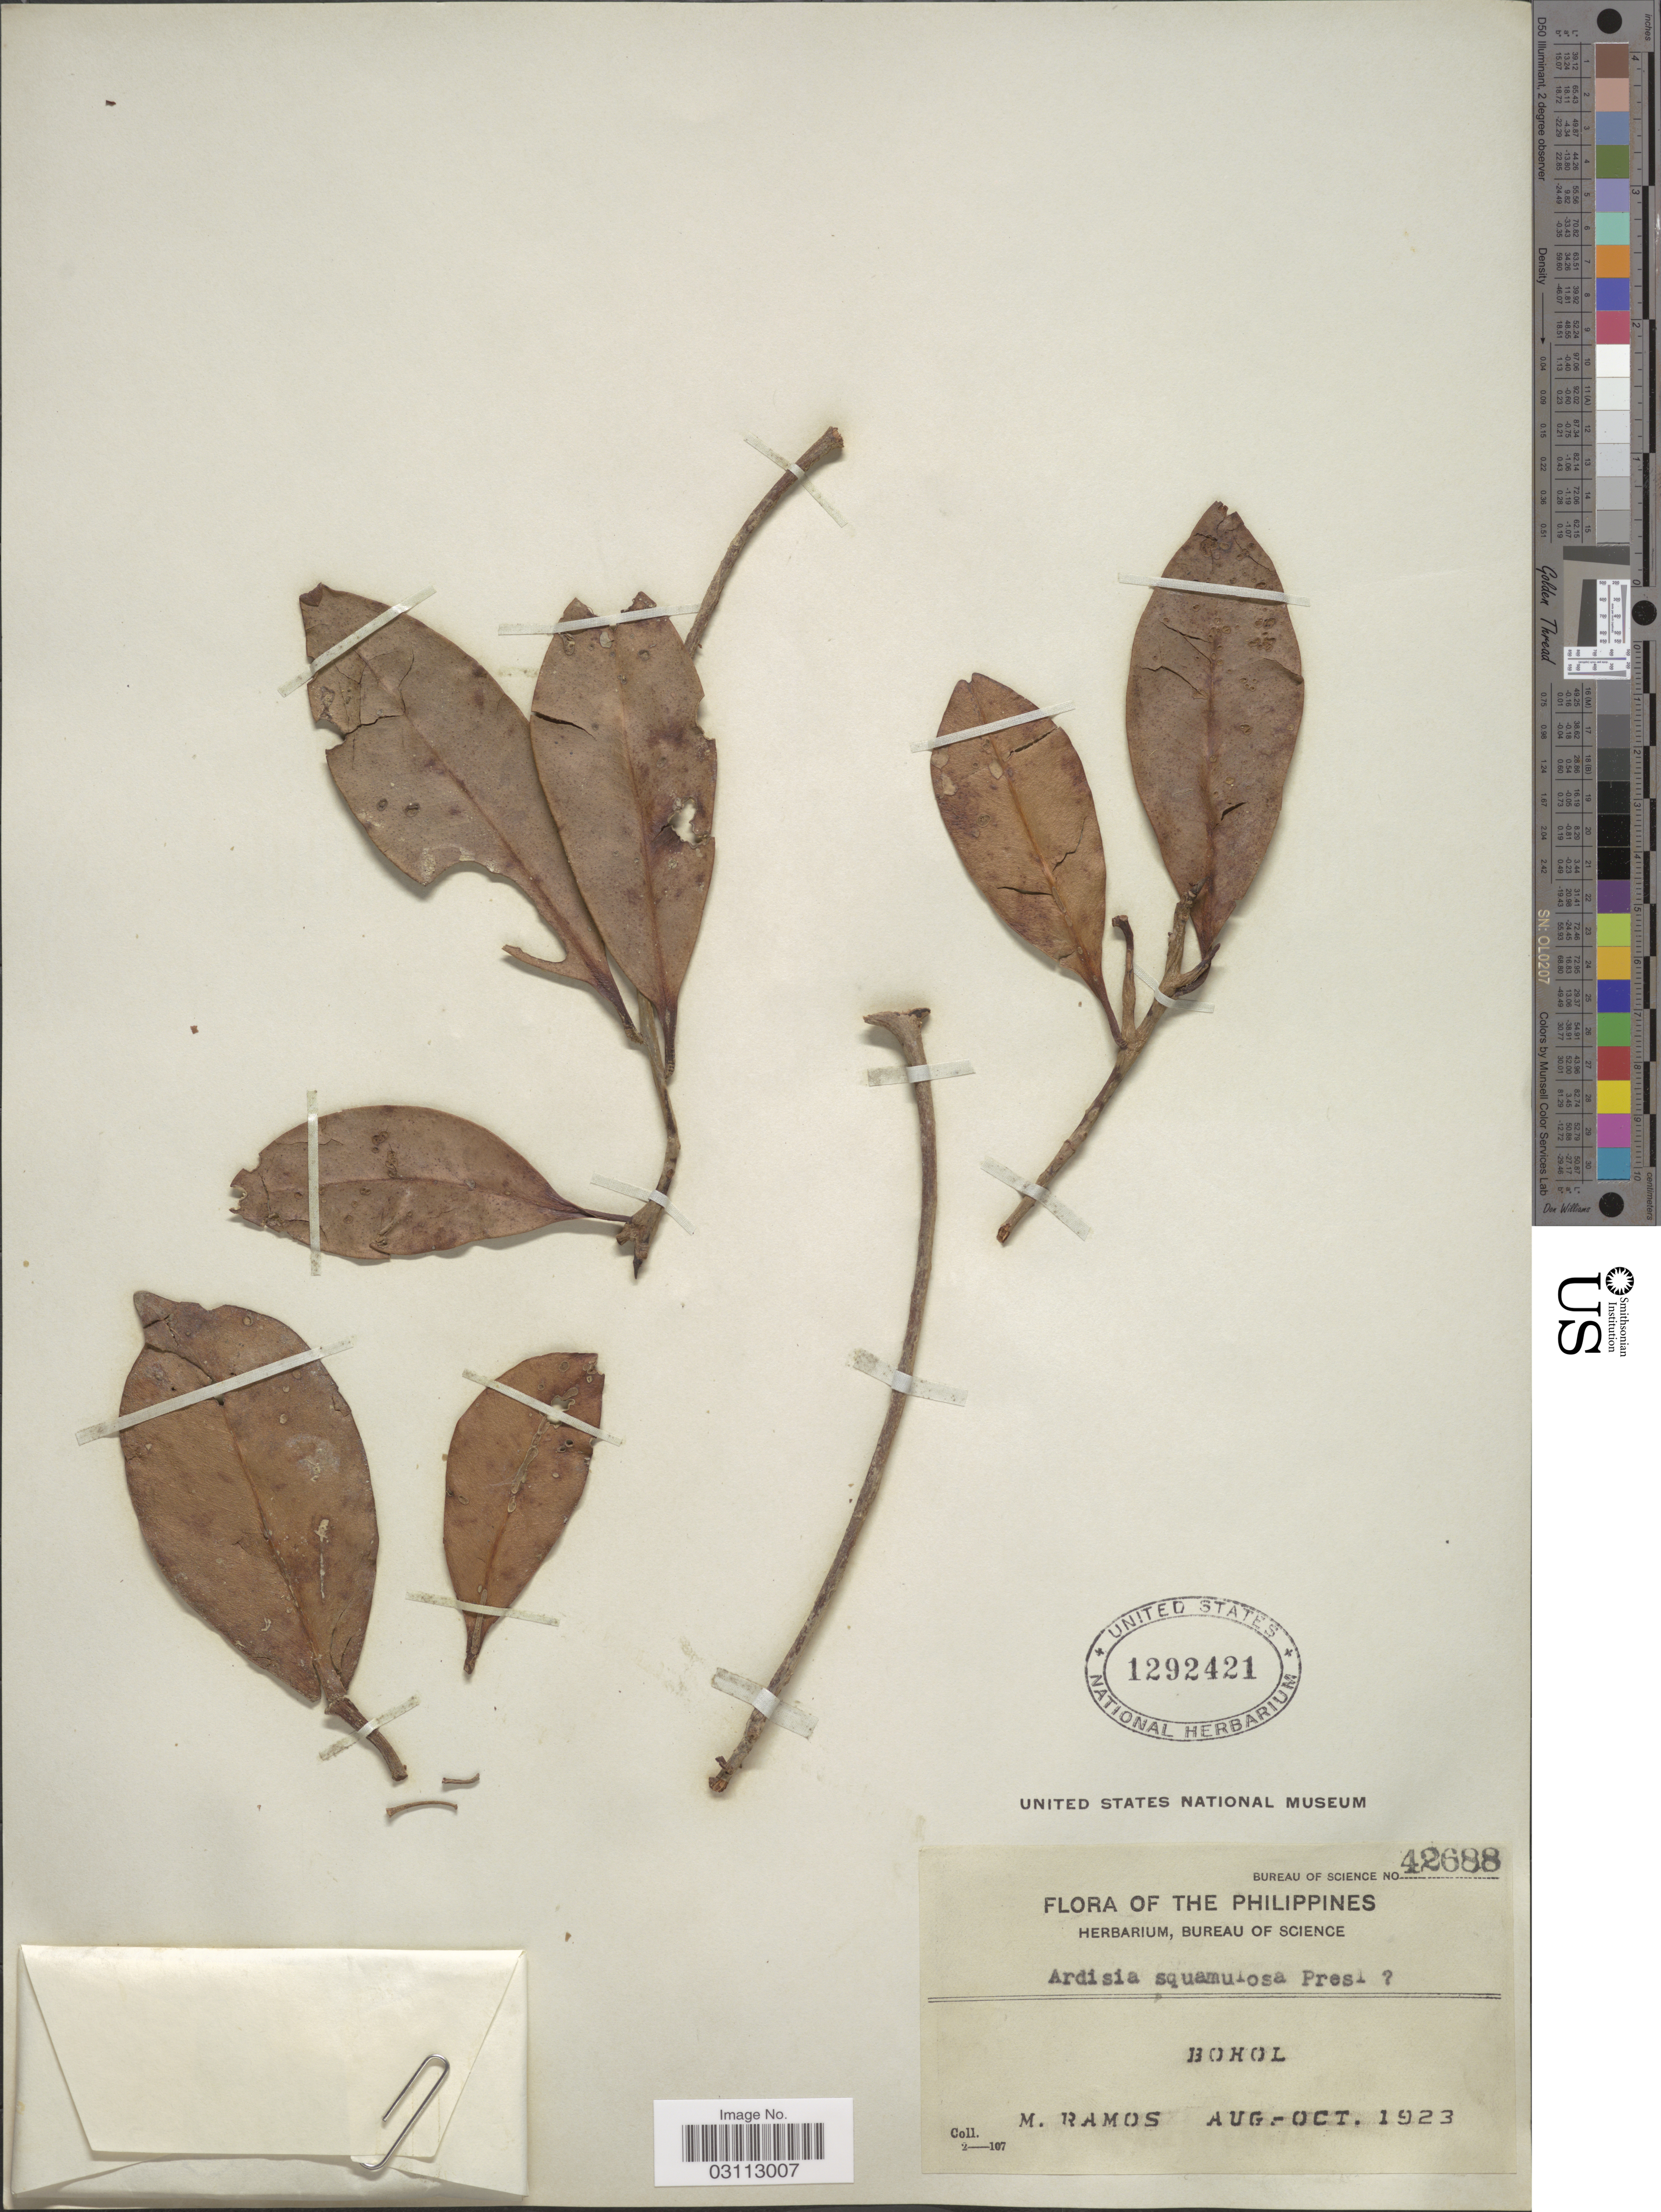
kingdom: Plantae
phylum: Tracheophyta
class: Magnoliopsida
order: Ericales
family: Primulaceae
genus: Ardisia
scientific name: Ardisia squamulosa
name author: C. Presl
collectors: M. Ramos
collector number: Bureau of Science 42688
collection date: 1923-08/1923-10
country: Philippines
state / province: Central Visayas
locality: Bohol.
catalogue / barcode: US 1292421